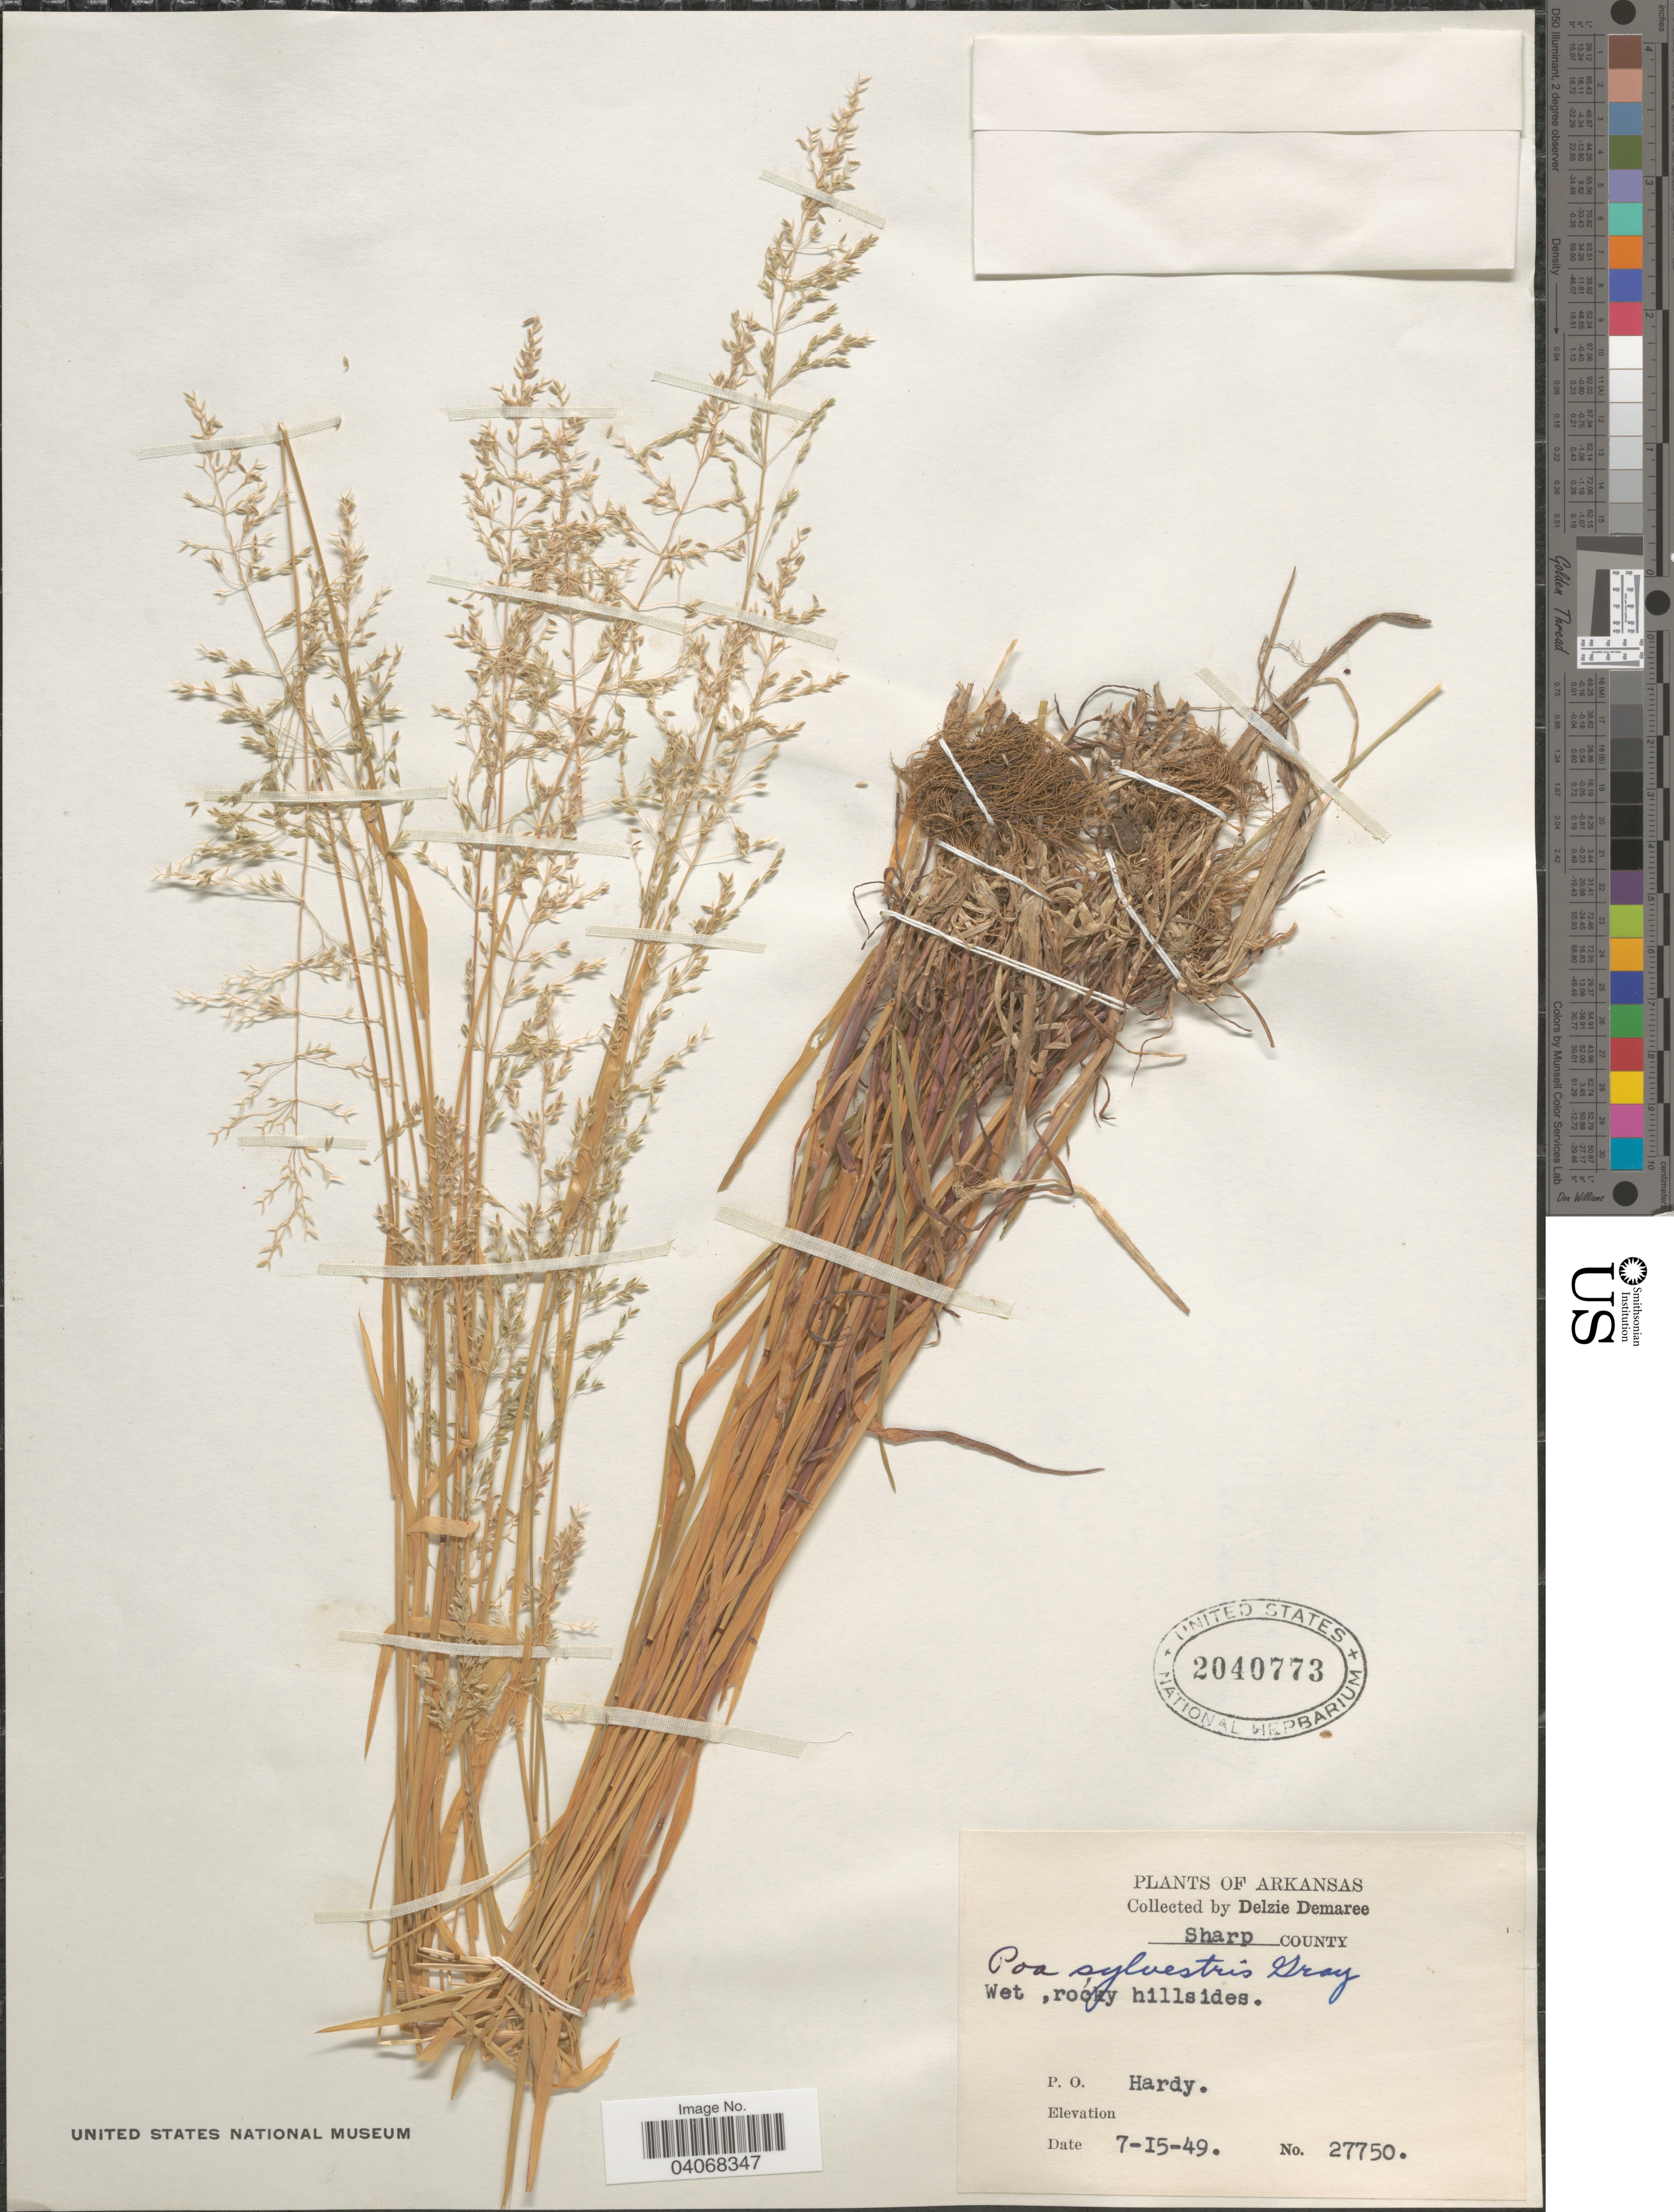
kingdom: Plantae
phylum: Tracheophyta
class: Liliopsida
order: Poales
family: Poaceae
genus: Poa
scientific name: Poa sylvestris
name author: A. Gray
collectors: D. Demaree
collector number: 27750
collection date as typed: Transcribed d/m/y: 15/7/49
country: United States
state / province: Arkansas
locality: Wet, rocky hillsides. P. O. Hardy. Sharp County.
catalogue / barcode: US 2040773